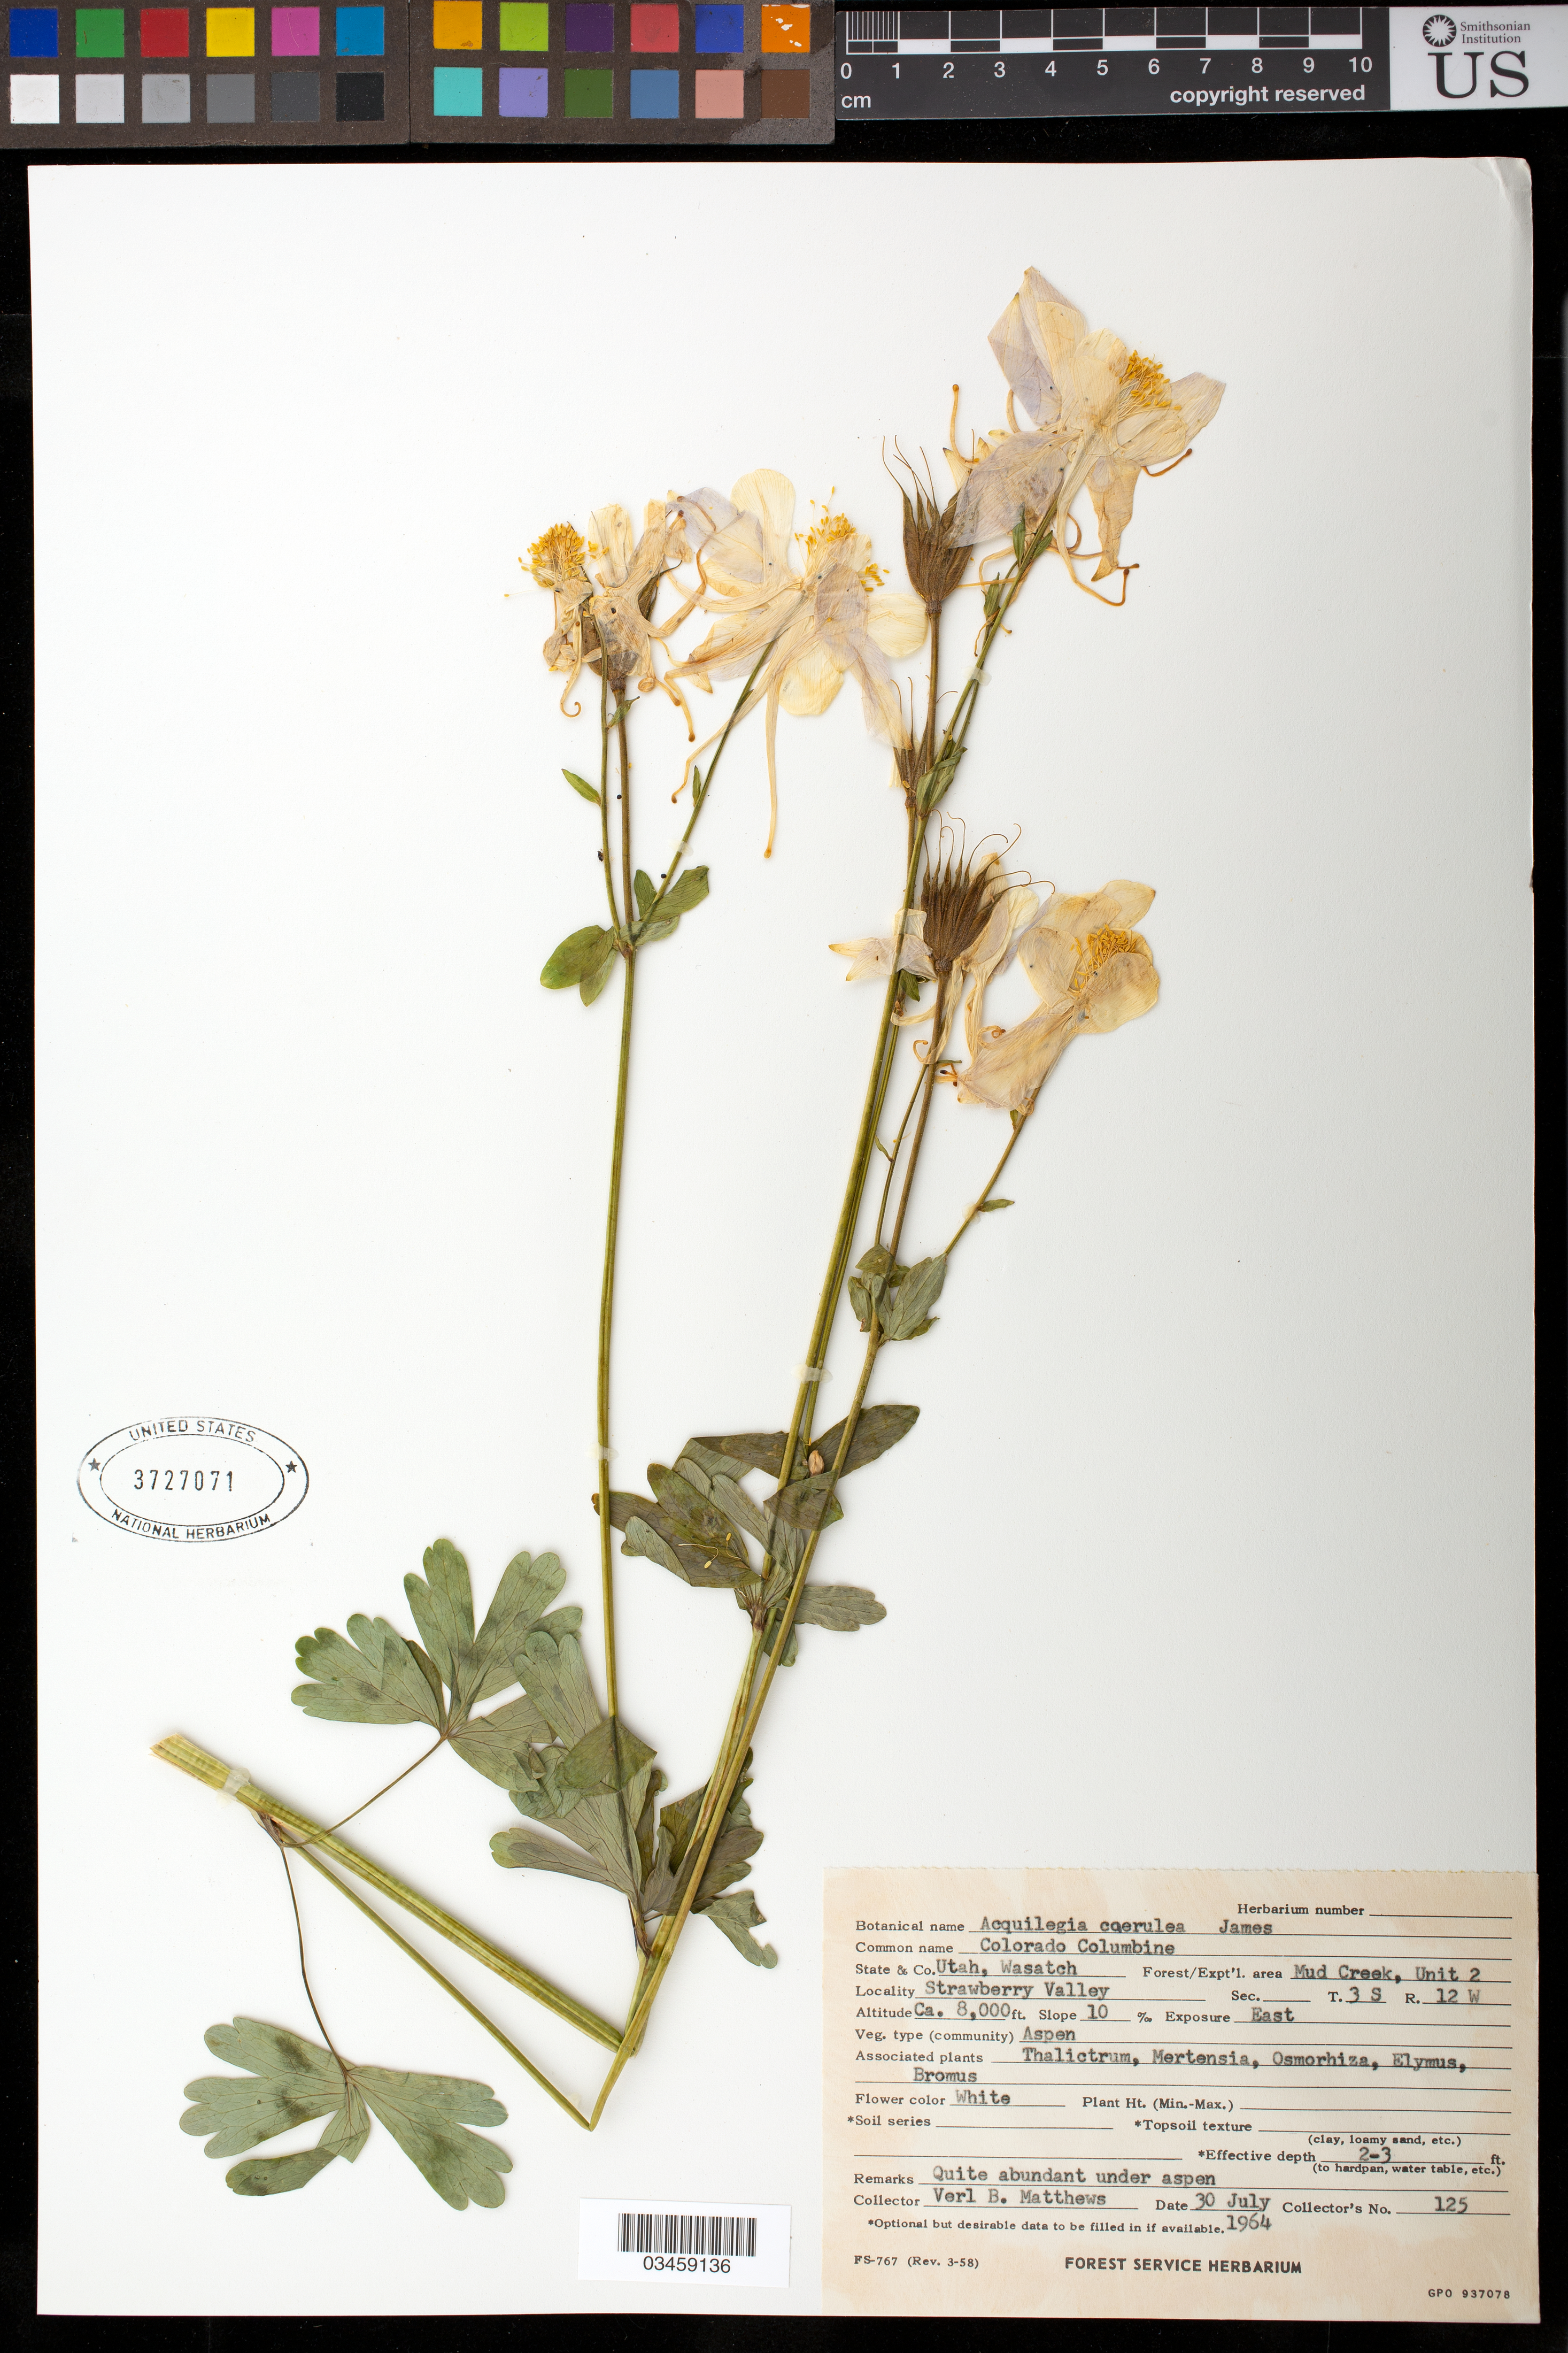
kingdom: Plantae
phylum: Tracheophyta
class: Magnoliopsida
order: Ranunculales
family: Ranunculaceae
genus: Aquilegia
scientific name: Aquilegia caerulea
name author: M.E. Jones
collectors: V. Matthews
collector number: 125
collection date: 1964-07-30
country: United States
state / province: Utah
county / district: Wasatch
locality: Mud Creek, Unit 2, Strawberry Valley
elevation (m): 2438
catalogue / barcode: US 3727071